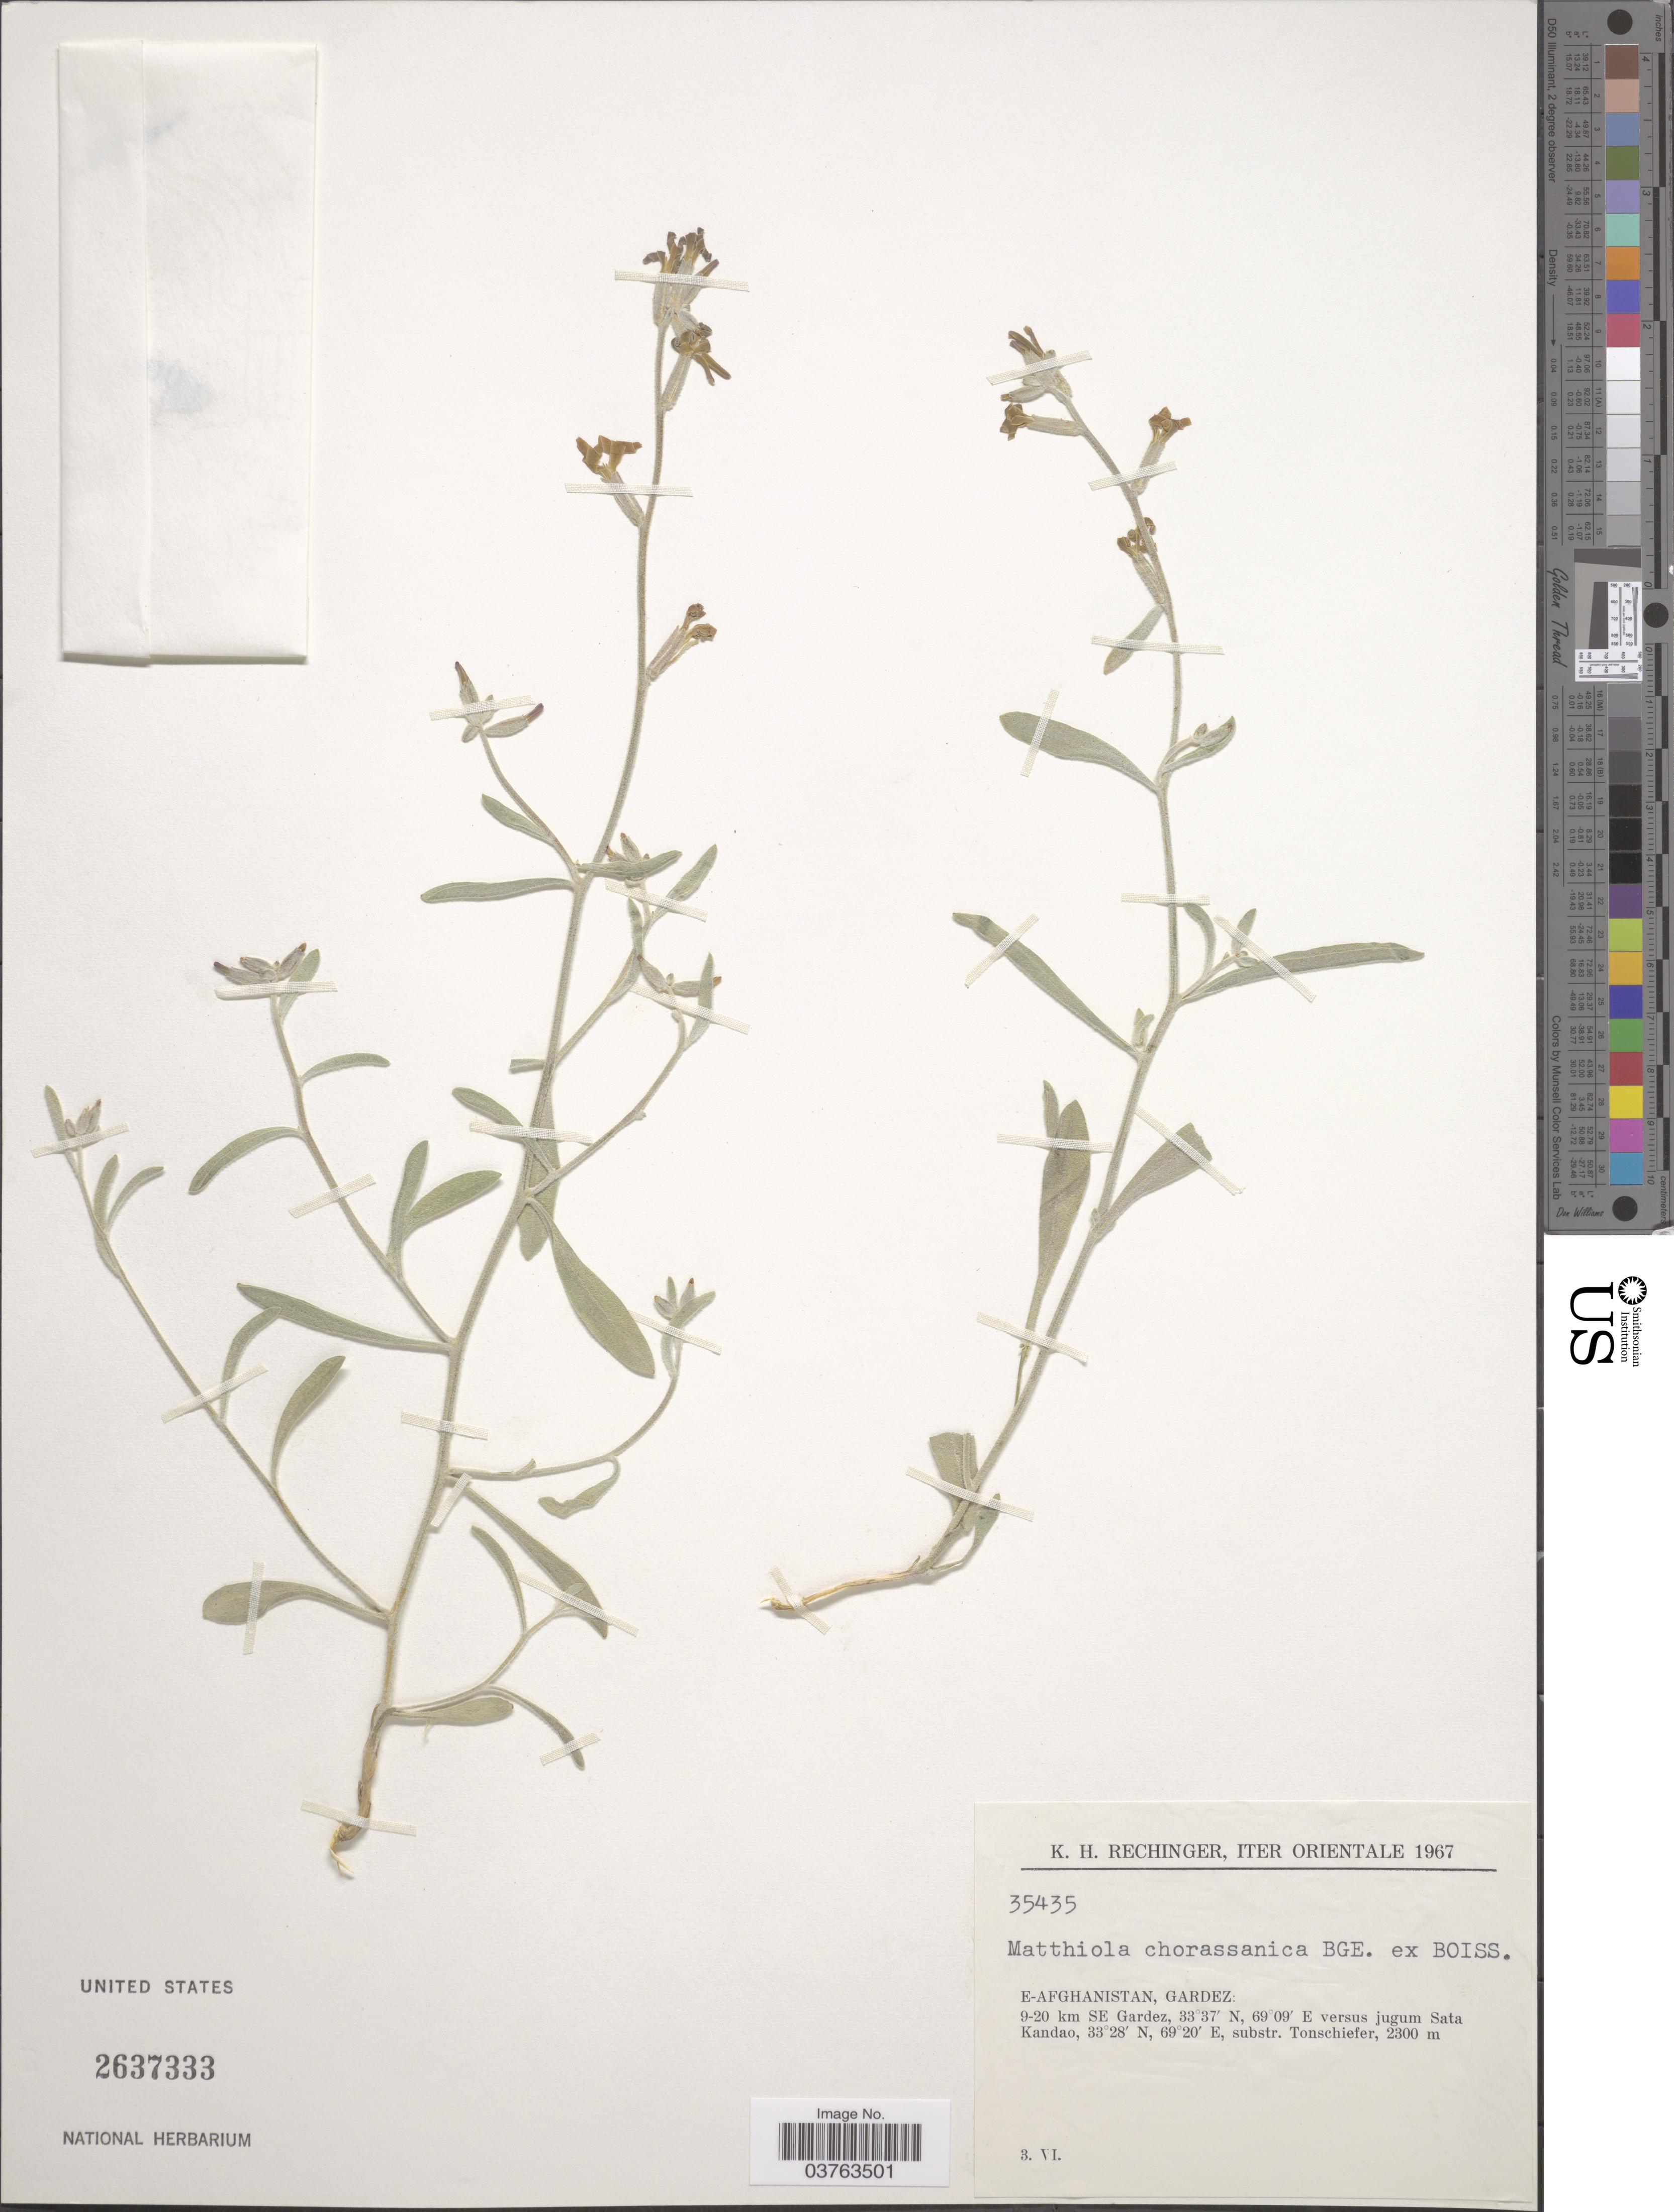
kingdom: Plantae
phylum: Tracheophyta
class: Magnoliopsida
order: Brassicales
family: Brassicaceae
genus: Matthiola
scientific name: Matthiola chorassanica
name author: Bunge ex Boiss.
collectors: K. H. Rechinger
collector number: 35435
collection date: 1967-06-03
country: Afghanistan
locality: Iter Orientale. E-Afghanistan, Gardez: 9-20 km SE Gardez, versus jugum Sata Kandao, substr. Tonschiefer.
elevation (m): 2300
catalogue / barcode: US 2637333